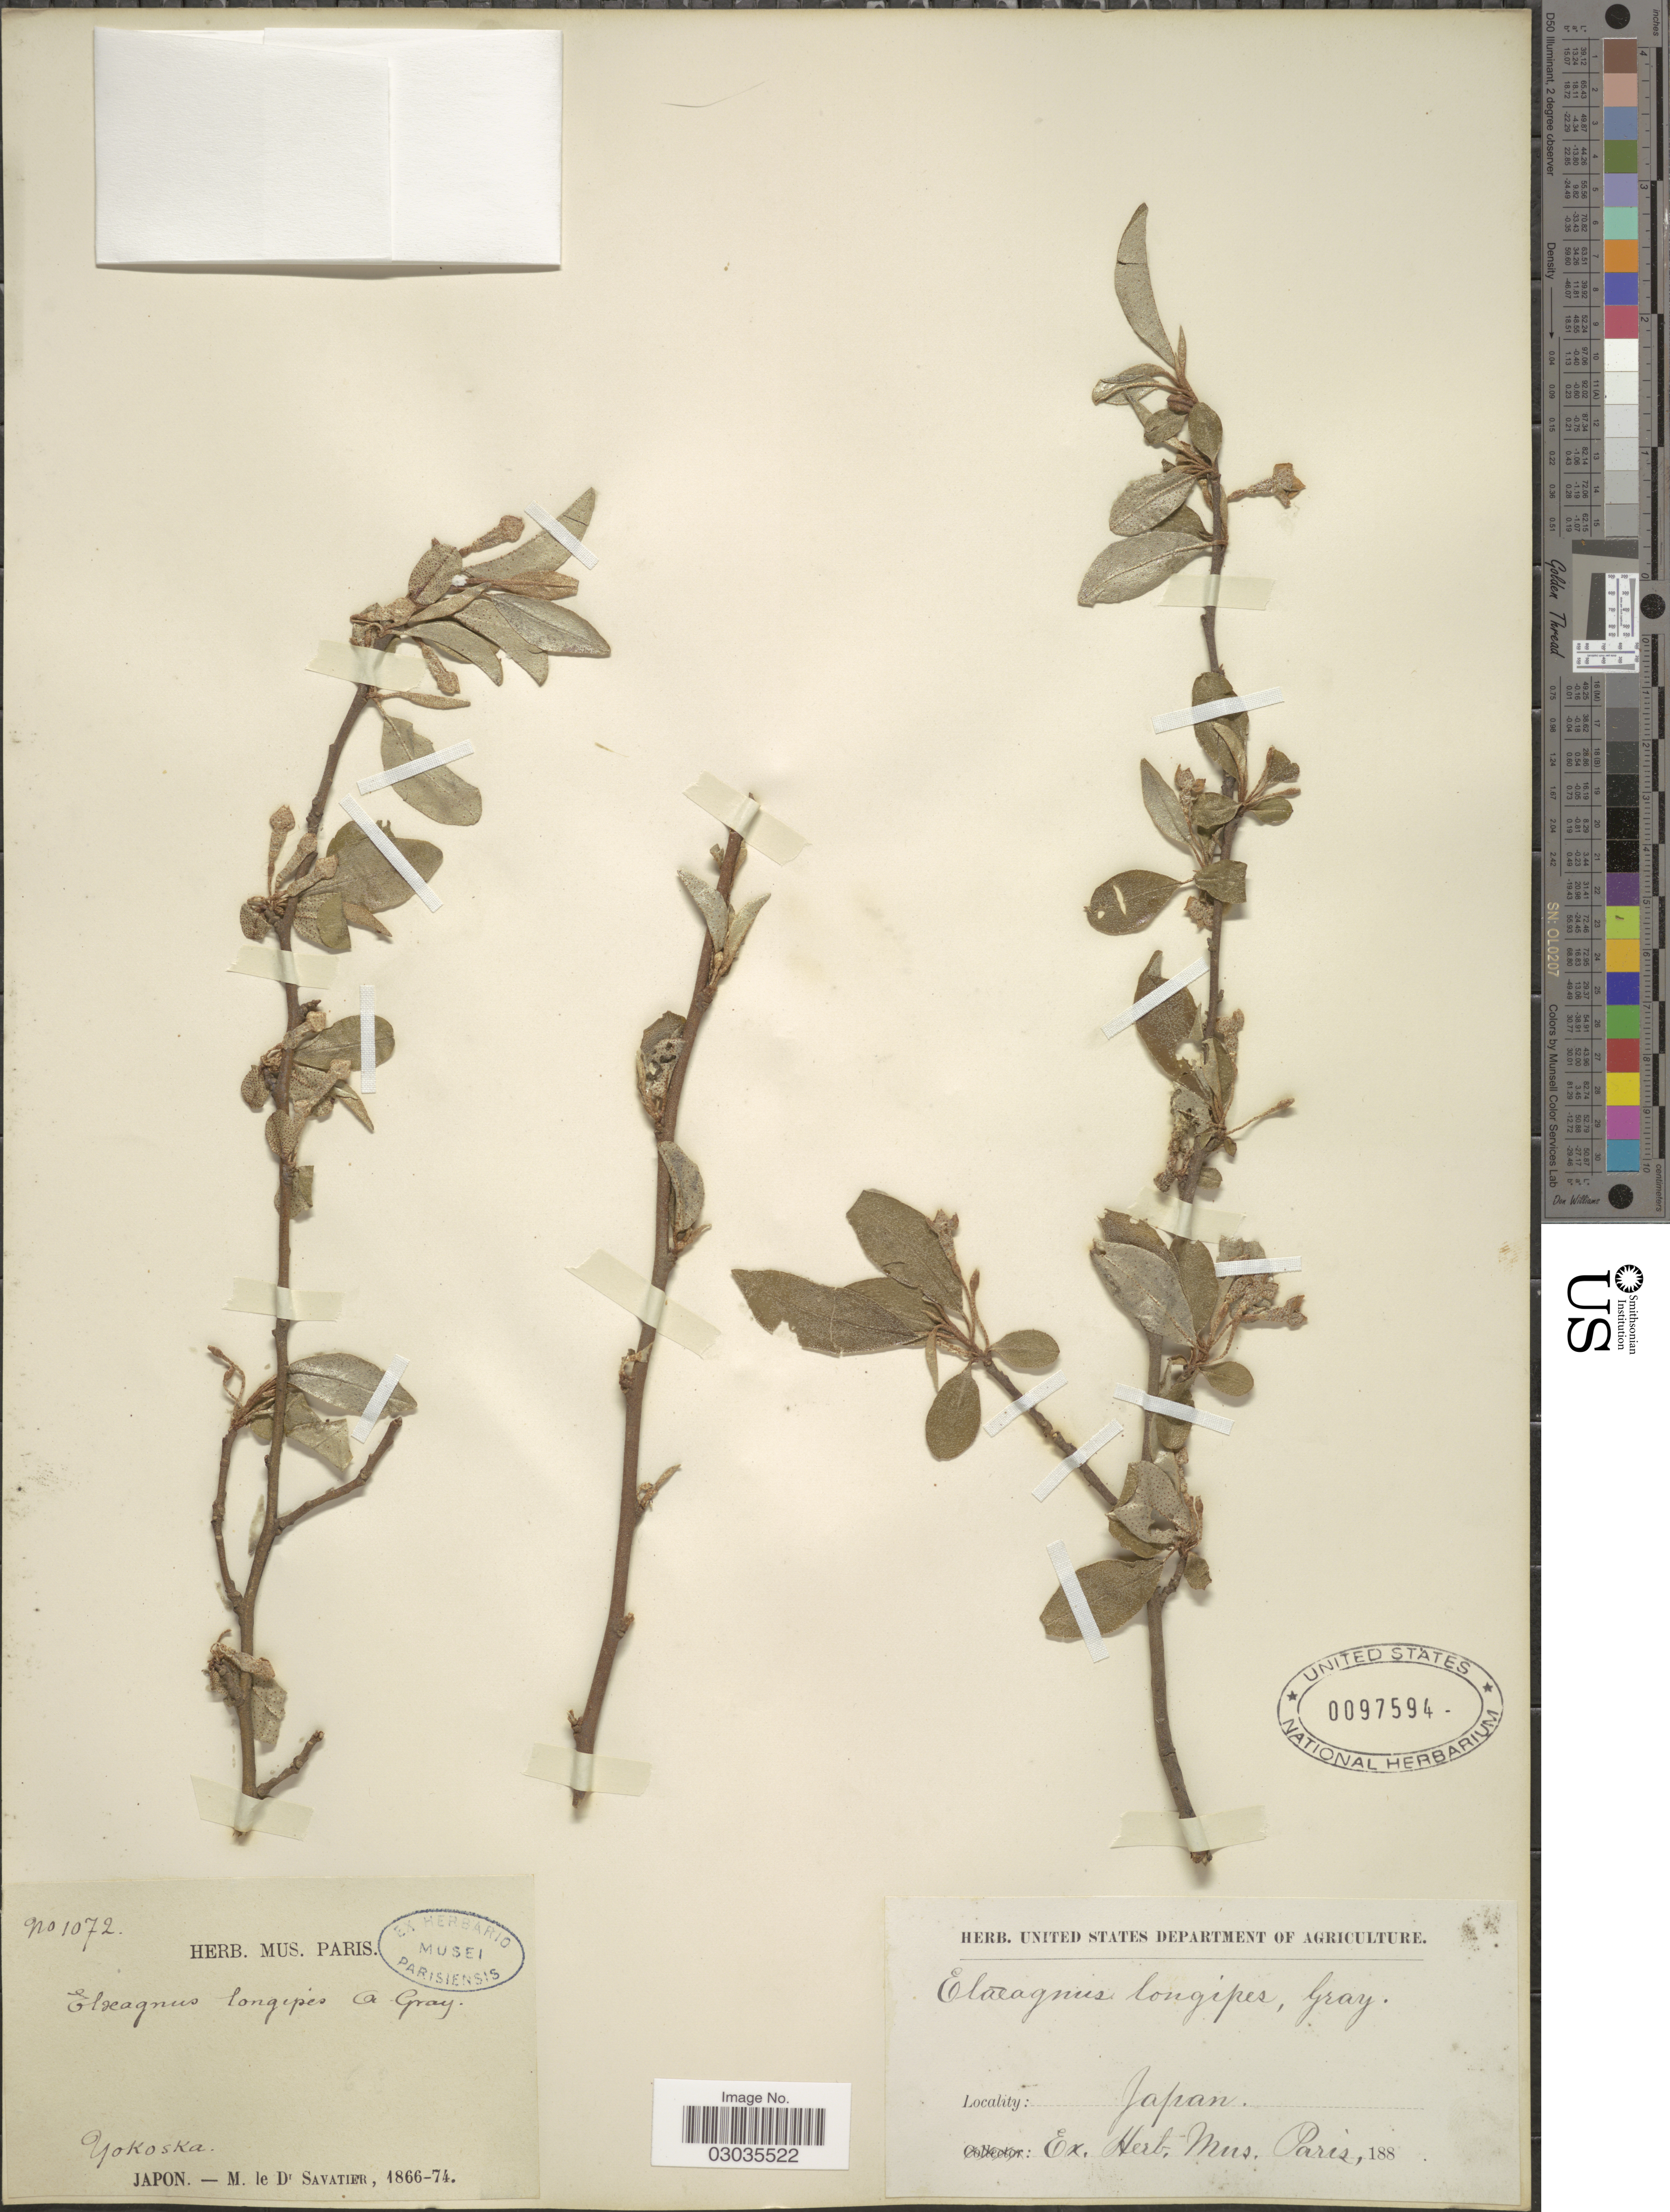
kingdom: Plantae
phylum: Tracheophyta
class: Magnoliopsida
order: Rosales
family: Elaeagnaceae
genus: Elaeagnus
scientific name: Elaeagnus longipes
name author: A. Gray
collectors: Savatier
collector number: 1072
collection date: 1866/1874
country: Japan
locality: Yokoska.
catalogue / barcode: US 97597